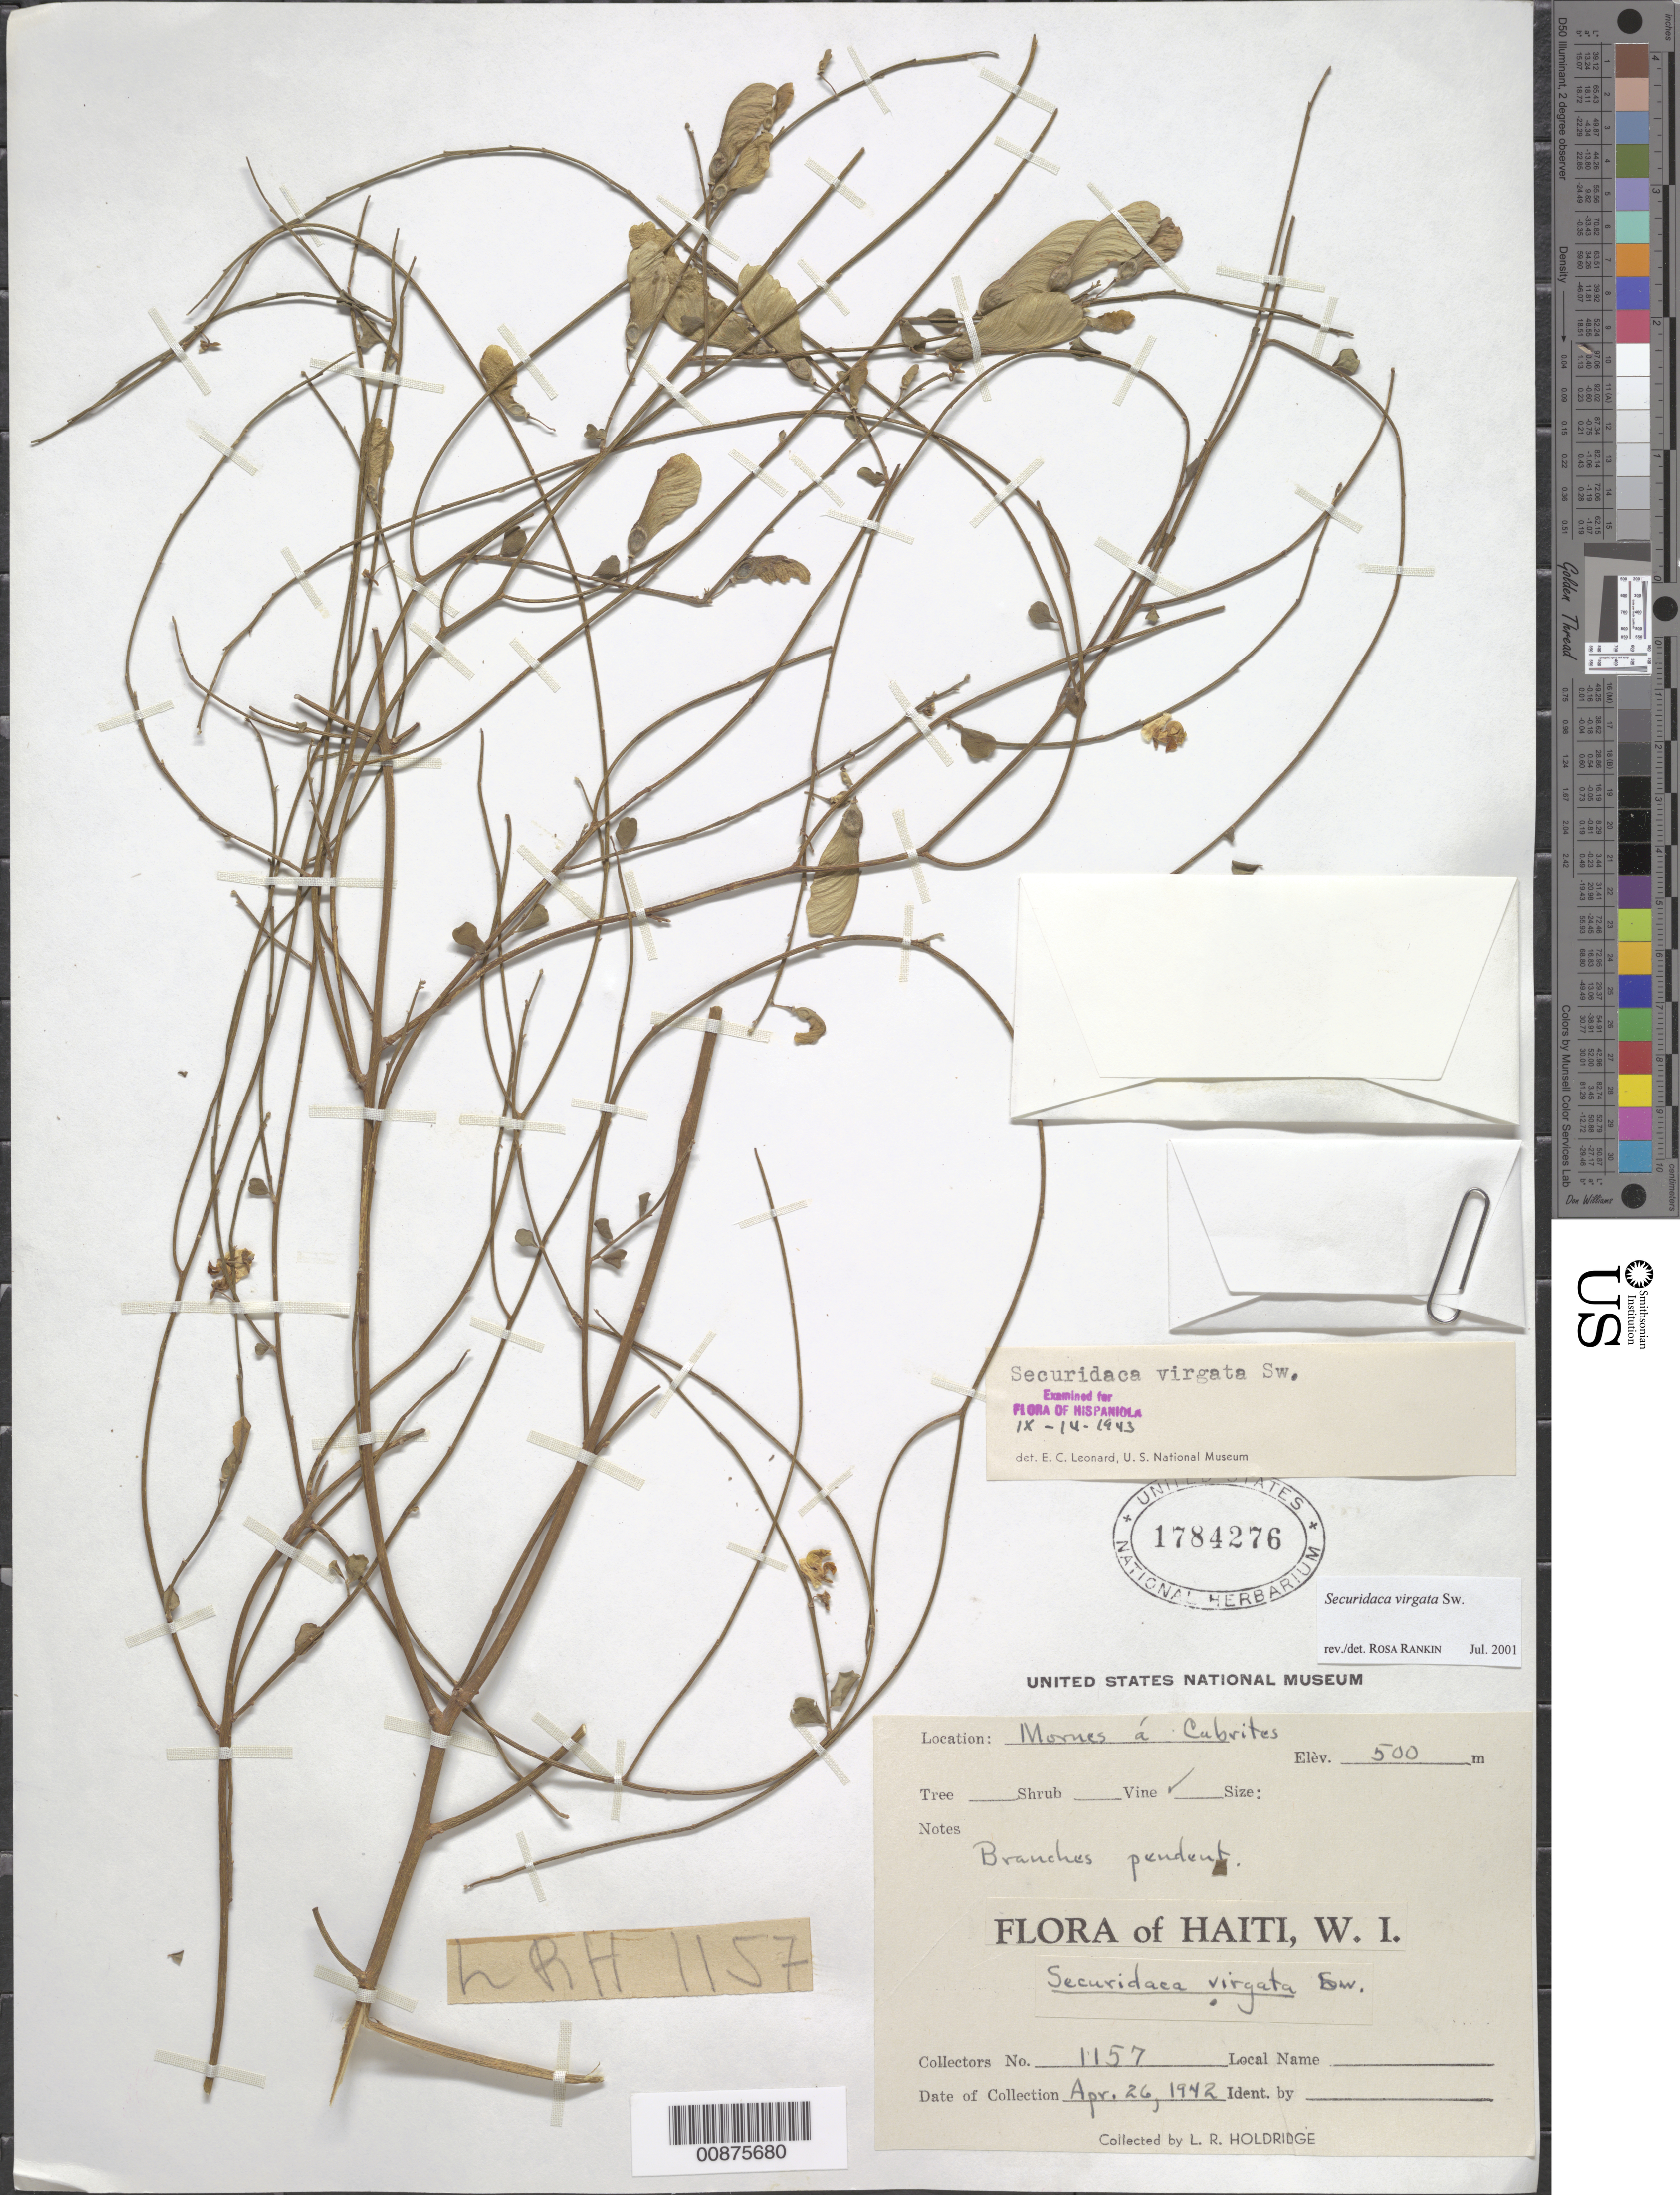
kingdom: Plantae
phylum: Tracheophyta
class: Magnoliopsida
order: Fabales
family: Polygalaceae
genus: Securidaca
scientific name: Securidaca virgata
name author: Sw.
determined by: Rankin Rodriguez, Rosa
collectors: L. Holdridge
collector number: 1157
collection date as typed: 26 Apr 1942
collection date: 1942-04-26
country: Haiti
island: Hispaniola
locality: Mornes á Cabrits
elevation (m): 500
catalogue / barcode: US 1784276